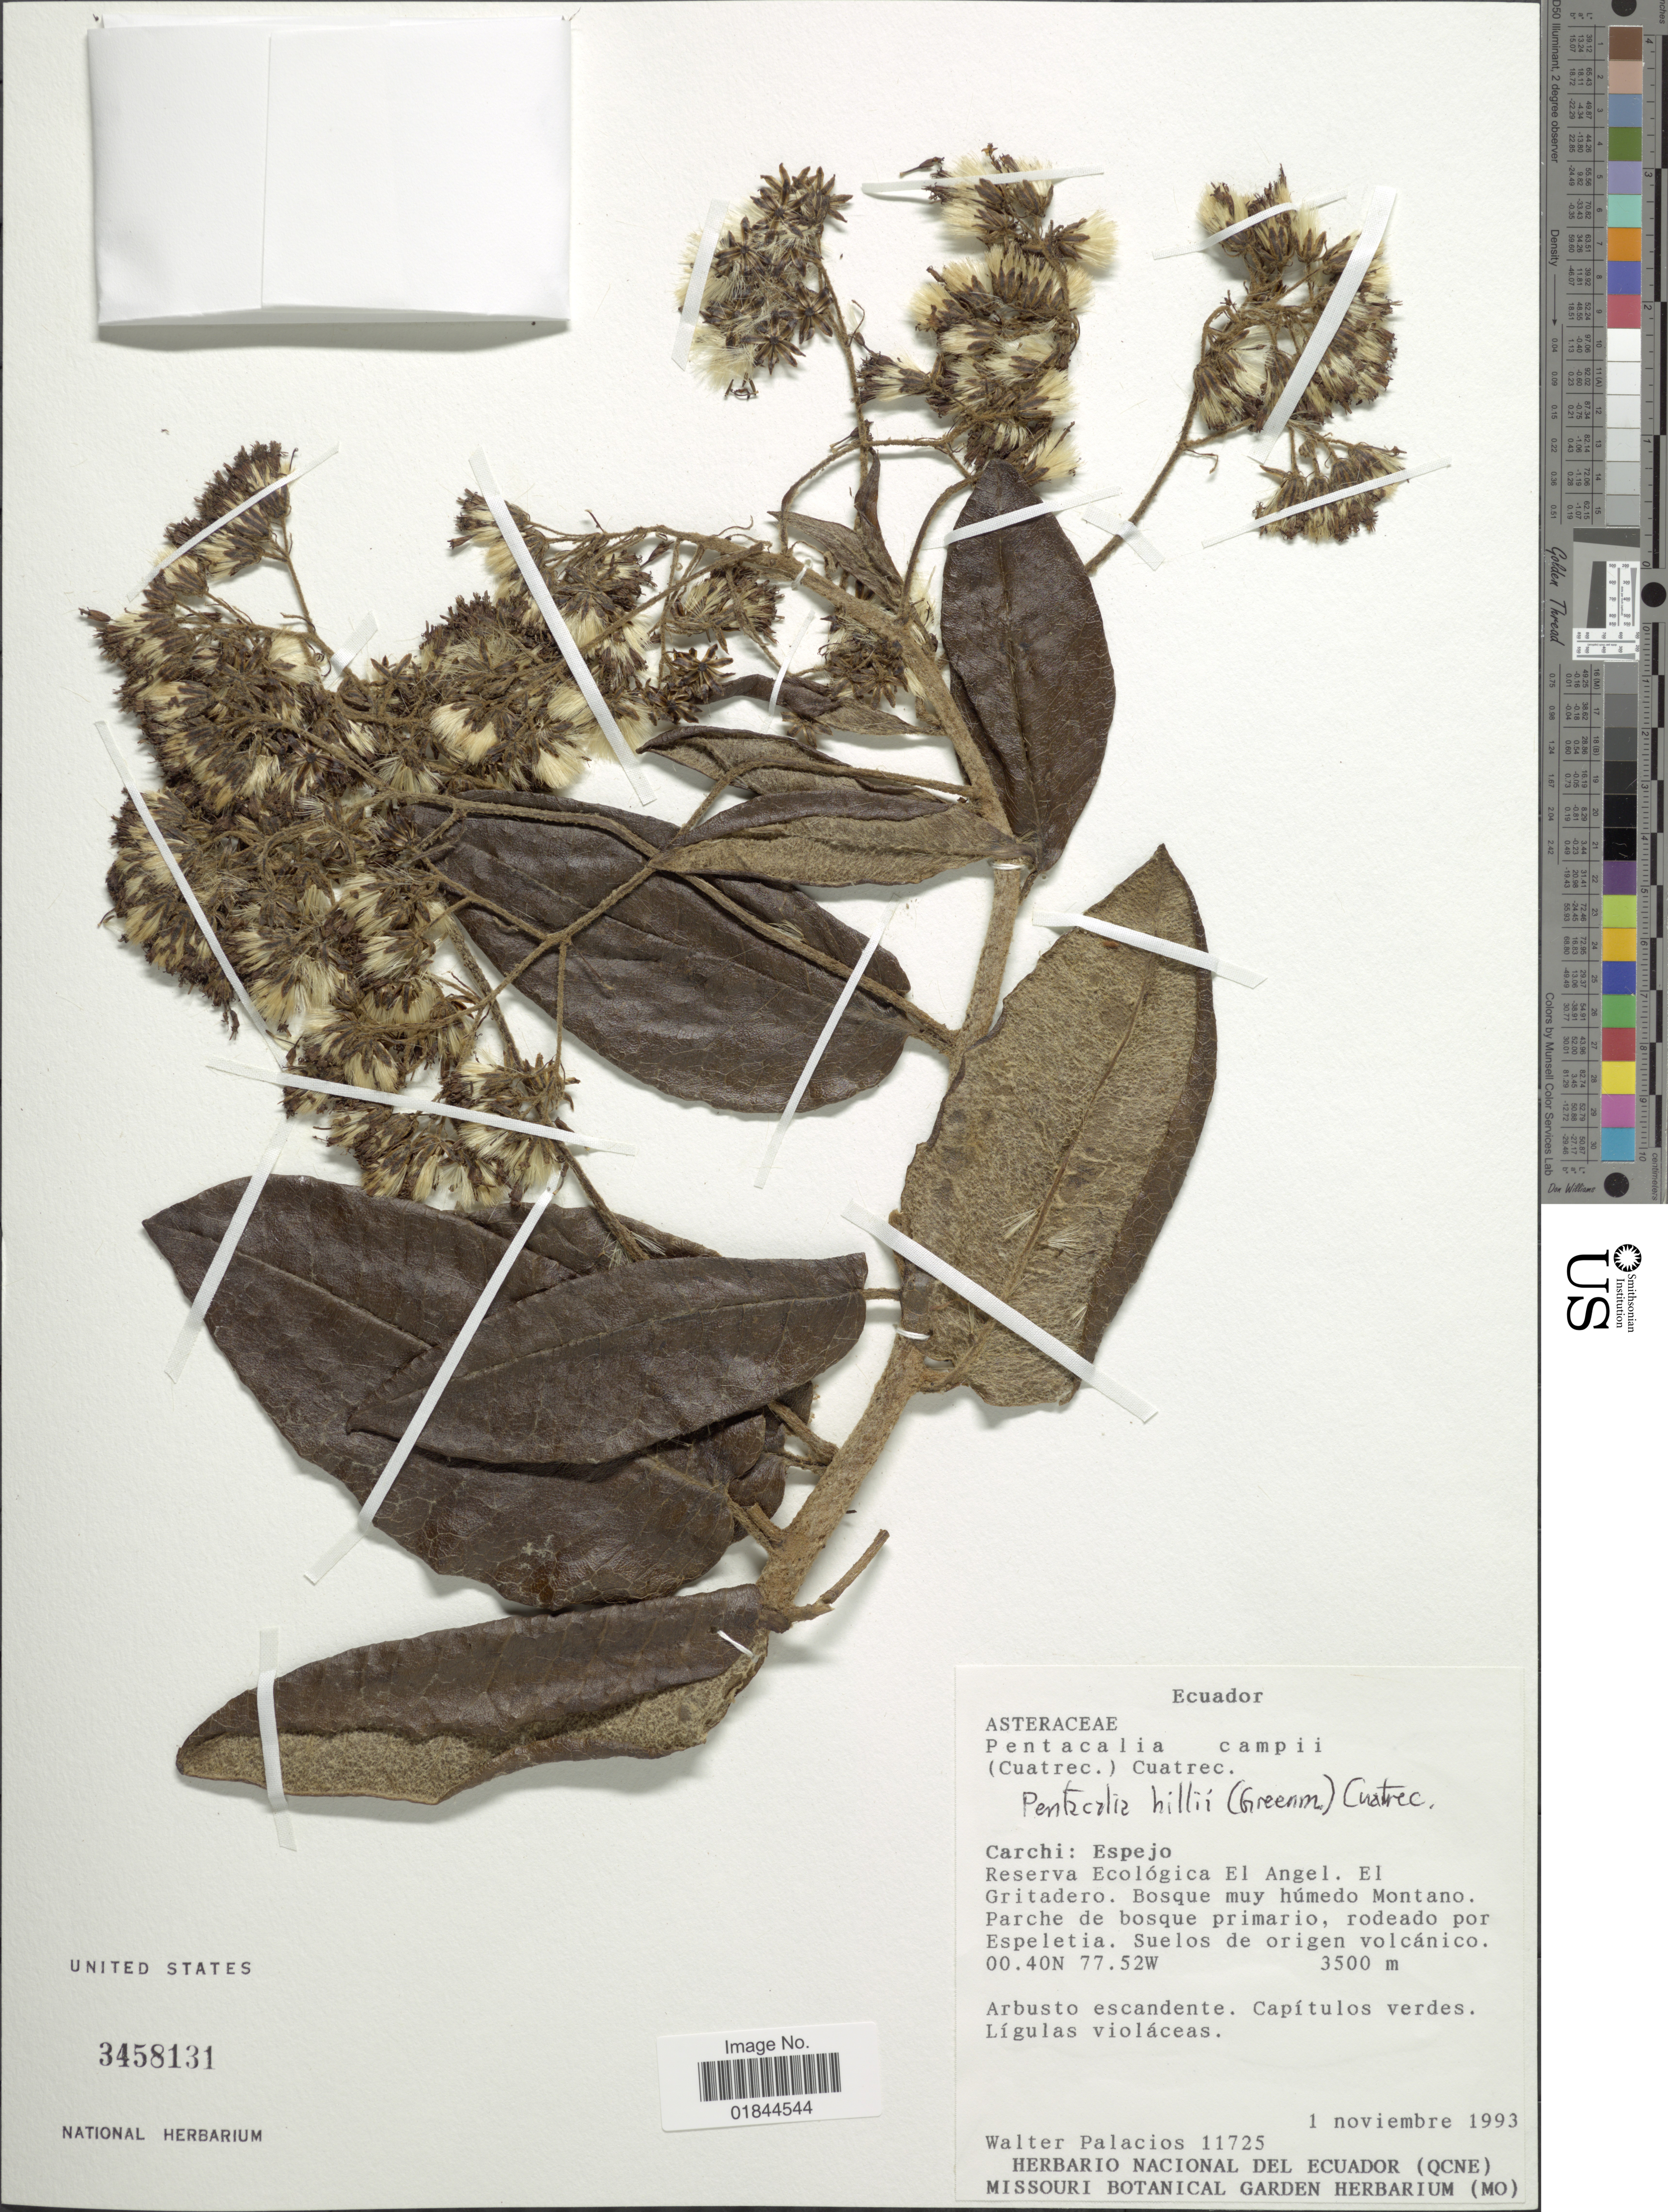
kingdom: Plantae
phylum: Tracheophyta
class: Magnoliopsida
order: Asterales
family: Asteraceae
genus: Pentacalia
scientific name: Pentacalia hillii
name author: (Greenm.) Cuatrec.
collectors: W. Palacios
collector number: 11725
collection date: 1993-11-01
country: Ecuador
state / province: Carchi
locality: Espejo, Reserva Ecologica el Angel, El Gritadero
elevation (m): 3500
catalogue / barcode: US 3458131